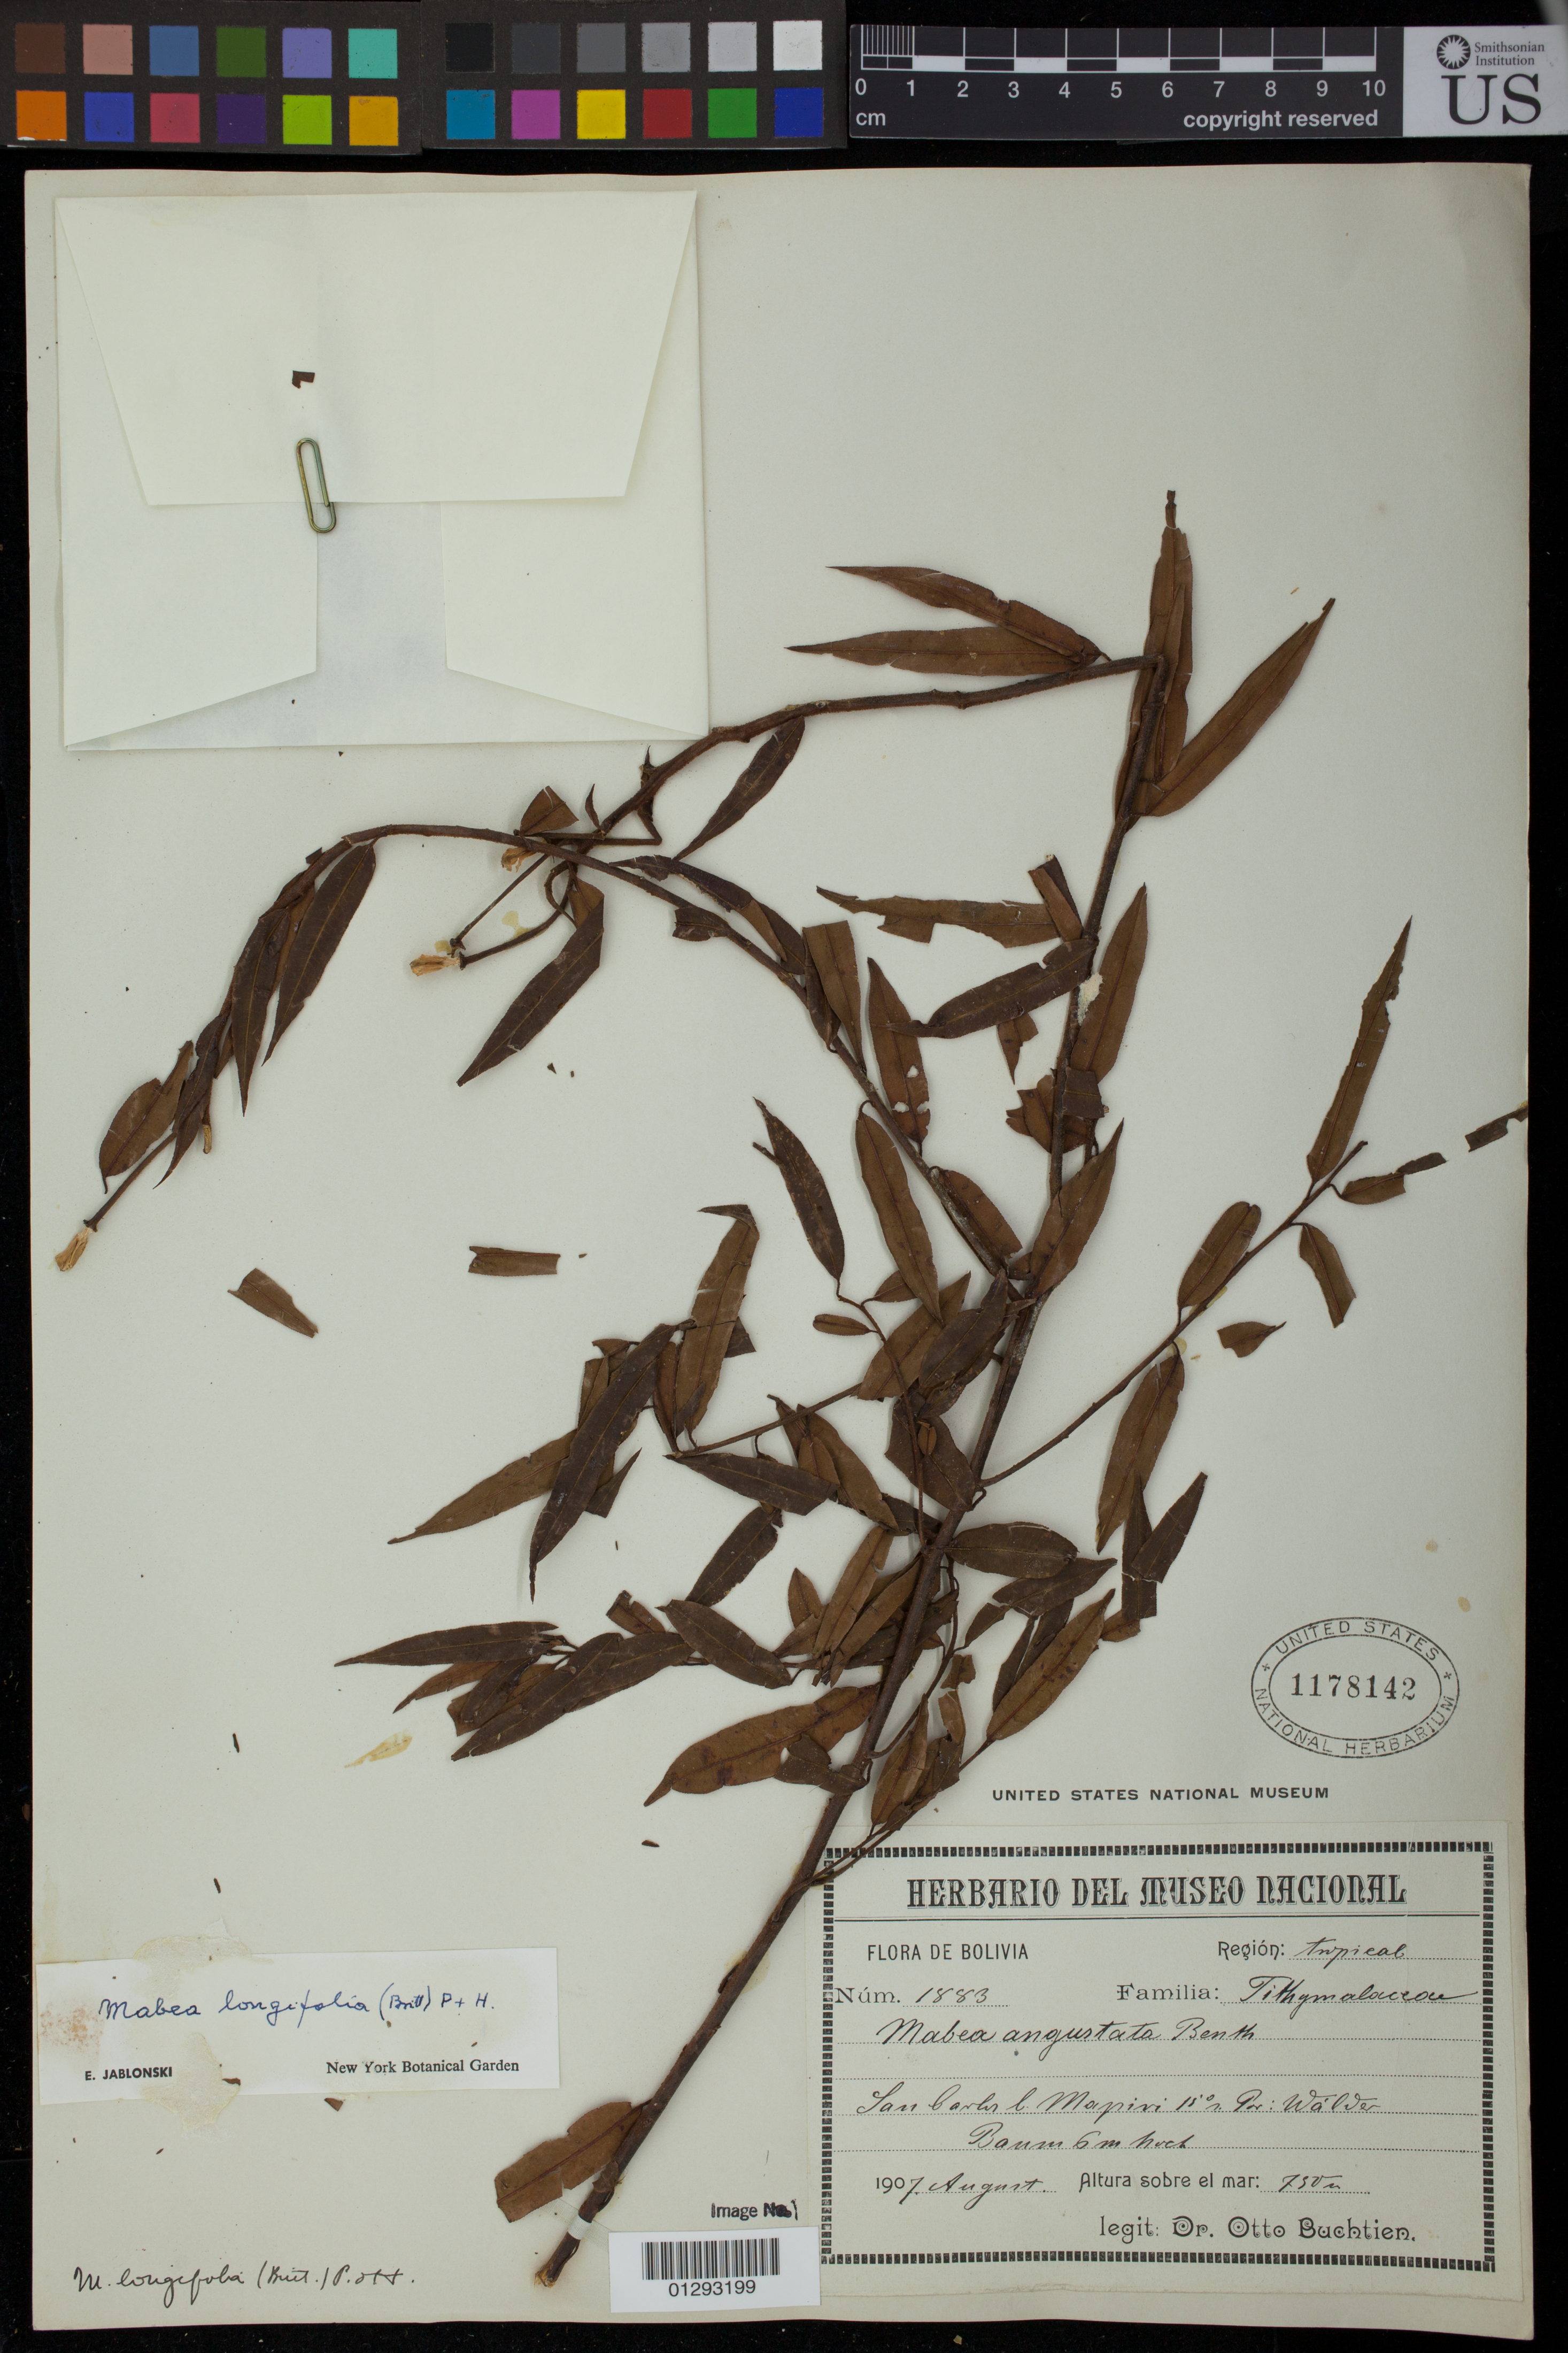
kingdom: Plantae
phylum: Tracheophyta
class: Magnoliopsida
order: Malpighiales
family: Euphorbiaceae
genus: Mabea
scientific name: Mabea longifolia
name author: (Britton) Pax & K. Hoffm.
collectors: O. Buchtien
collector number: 1883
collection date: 1907-08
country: Bolivia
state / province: La Paz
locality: San Carlos b. Mapiri 15 S. Por: Wälder. Baum 6 m hoch.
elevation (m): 750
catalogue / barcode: US 1178142